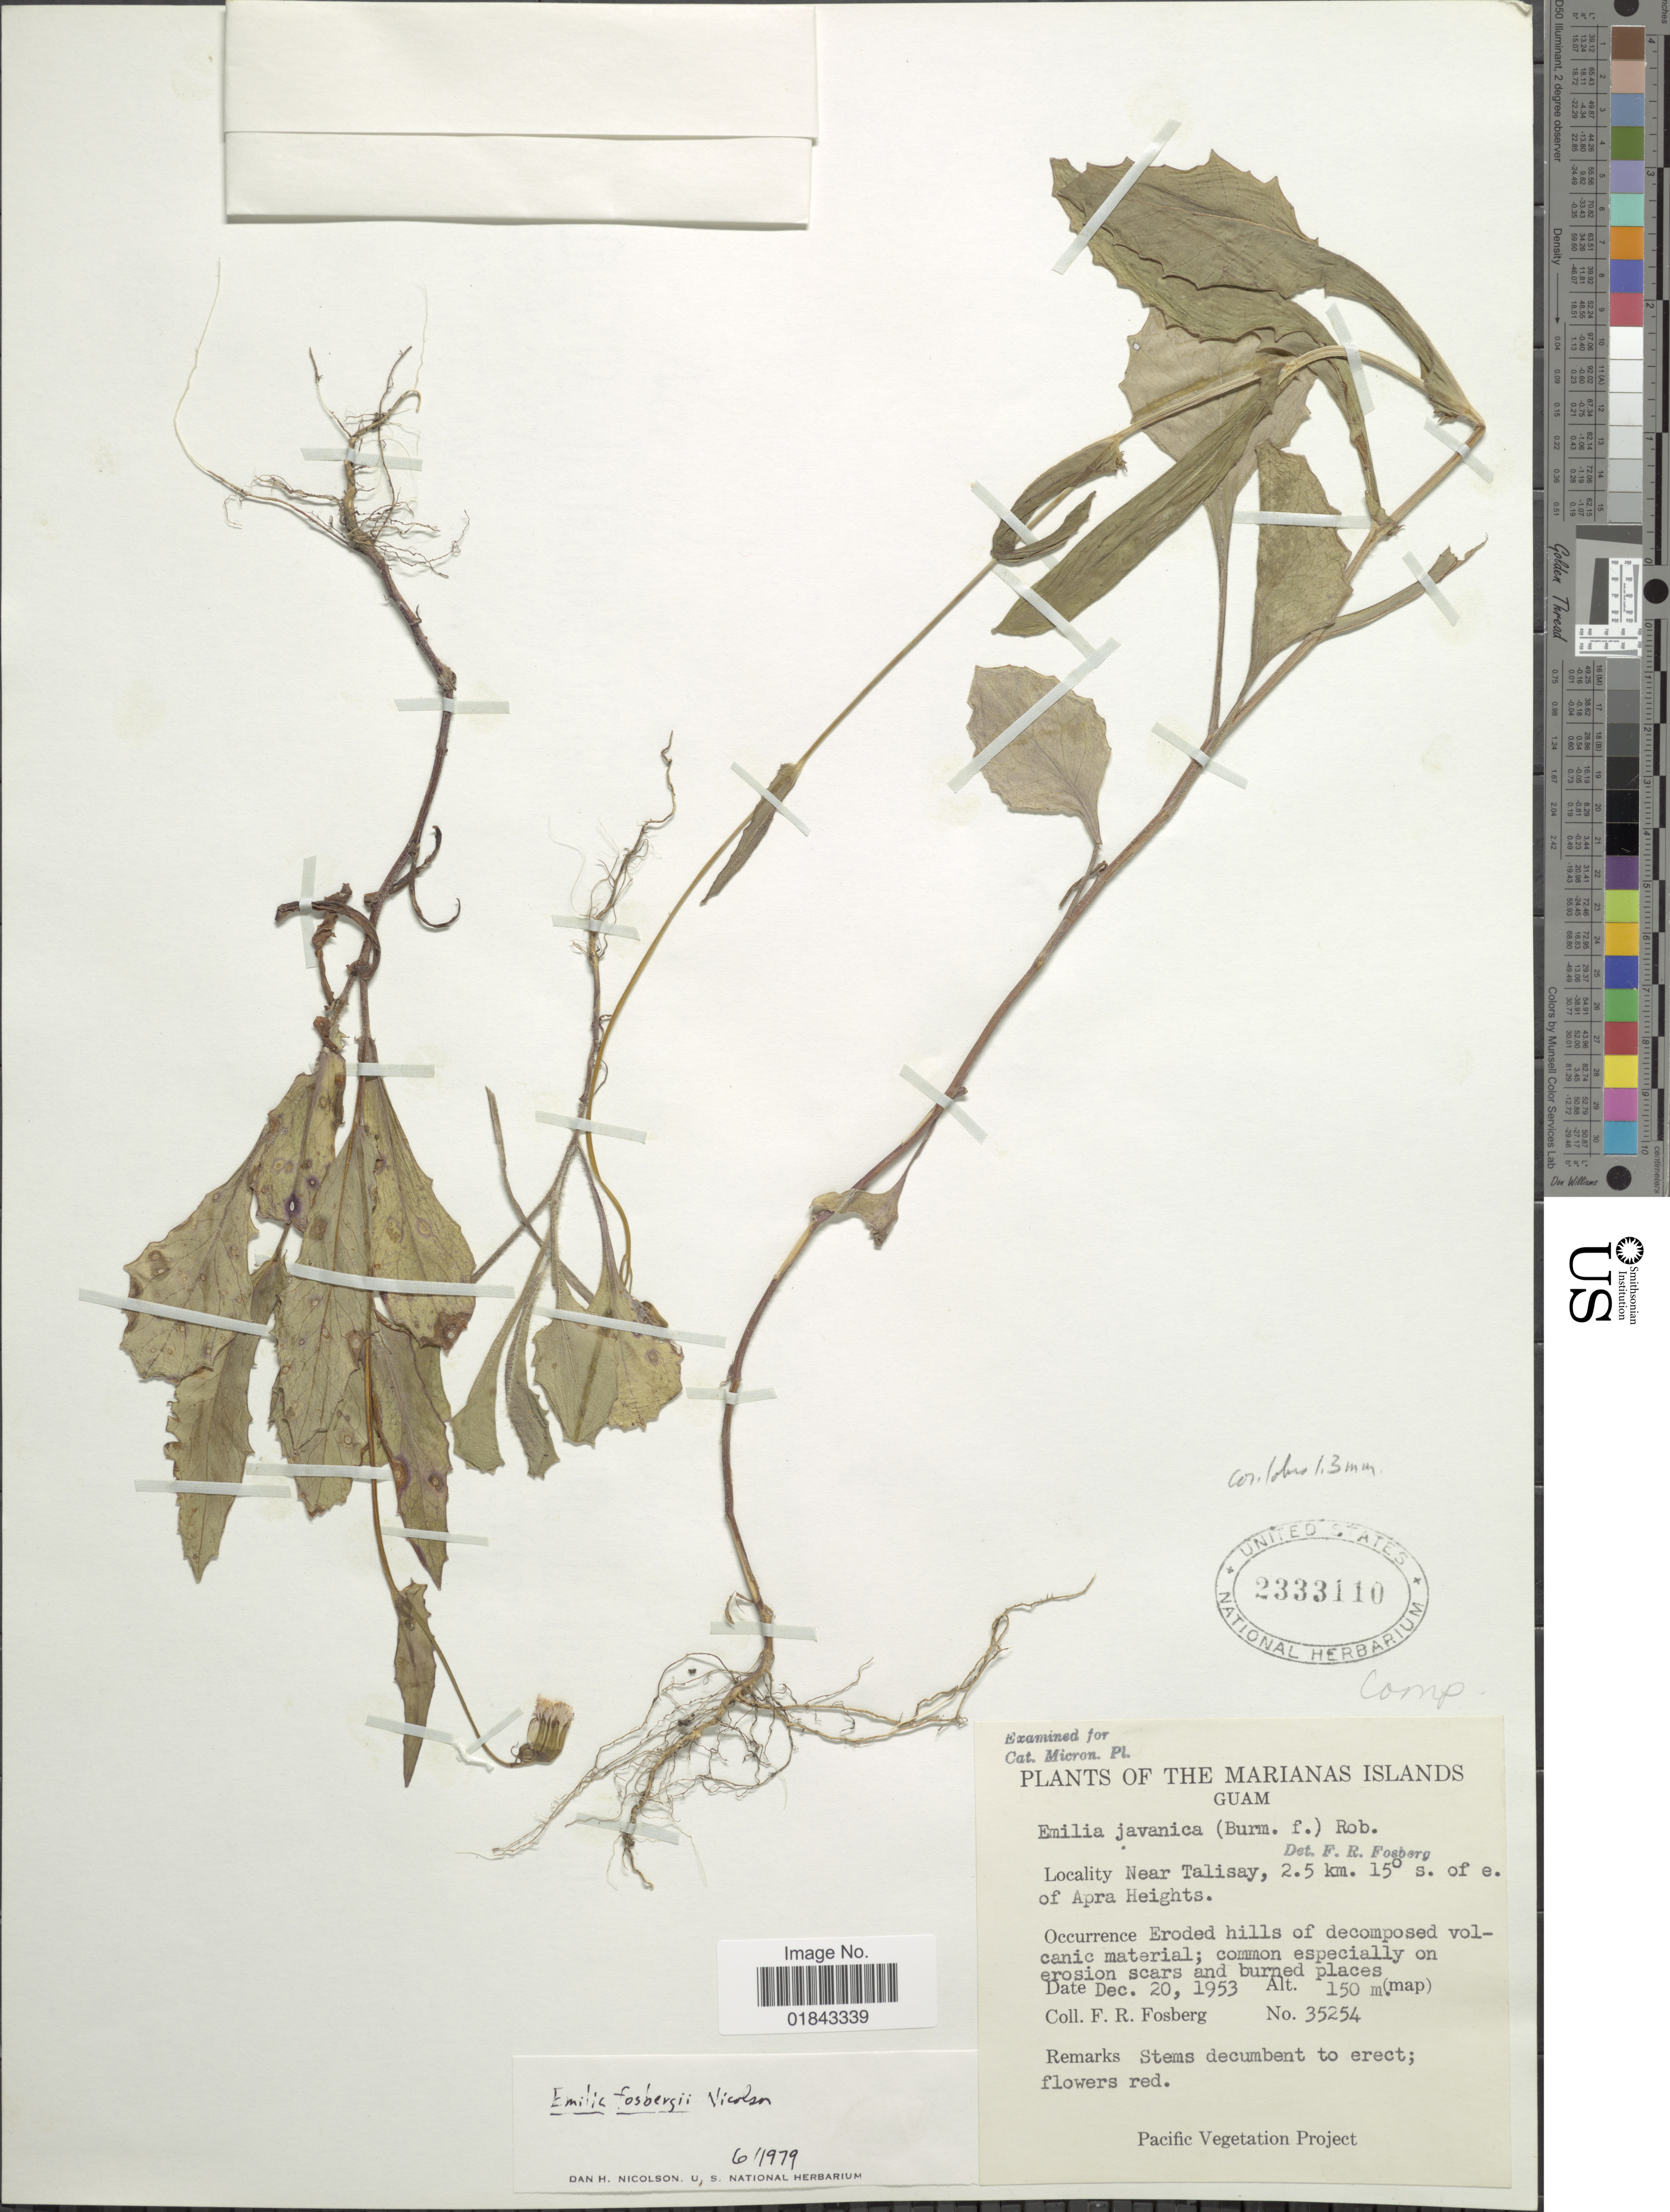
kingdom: Plantae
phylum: Tracheophyta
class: Magnoliopsida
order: Asterales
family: Asteraceae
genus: Emilia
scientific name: Emilia fosbergii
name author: Nicolson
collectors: F. R. Fosberg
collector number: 35254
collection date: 1953-12-20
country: Northern Mariana Islands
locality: Guam, near Talisay, 2.5 km. 15° s. of e. of Apra Heights, eroded hills of decomposed volcanic material; common especially on erosian scars and burned places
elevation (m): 150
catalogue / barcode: US 2333110